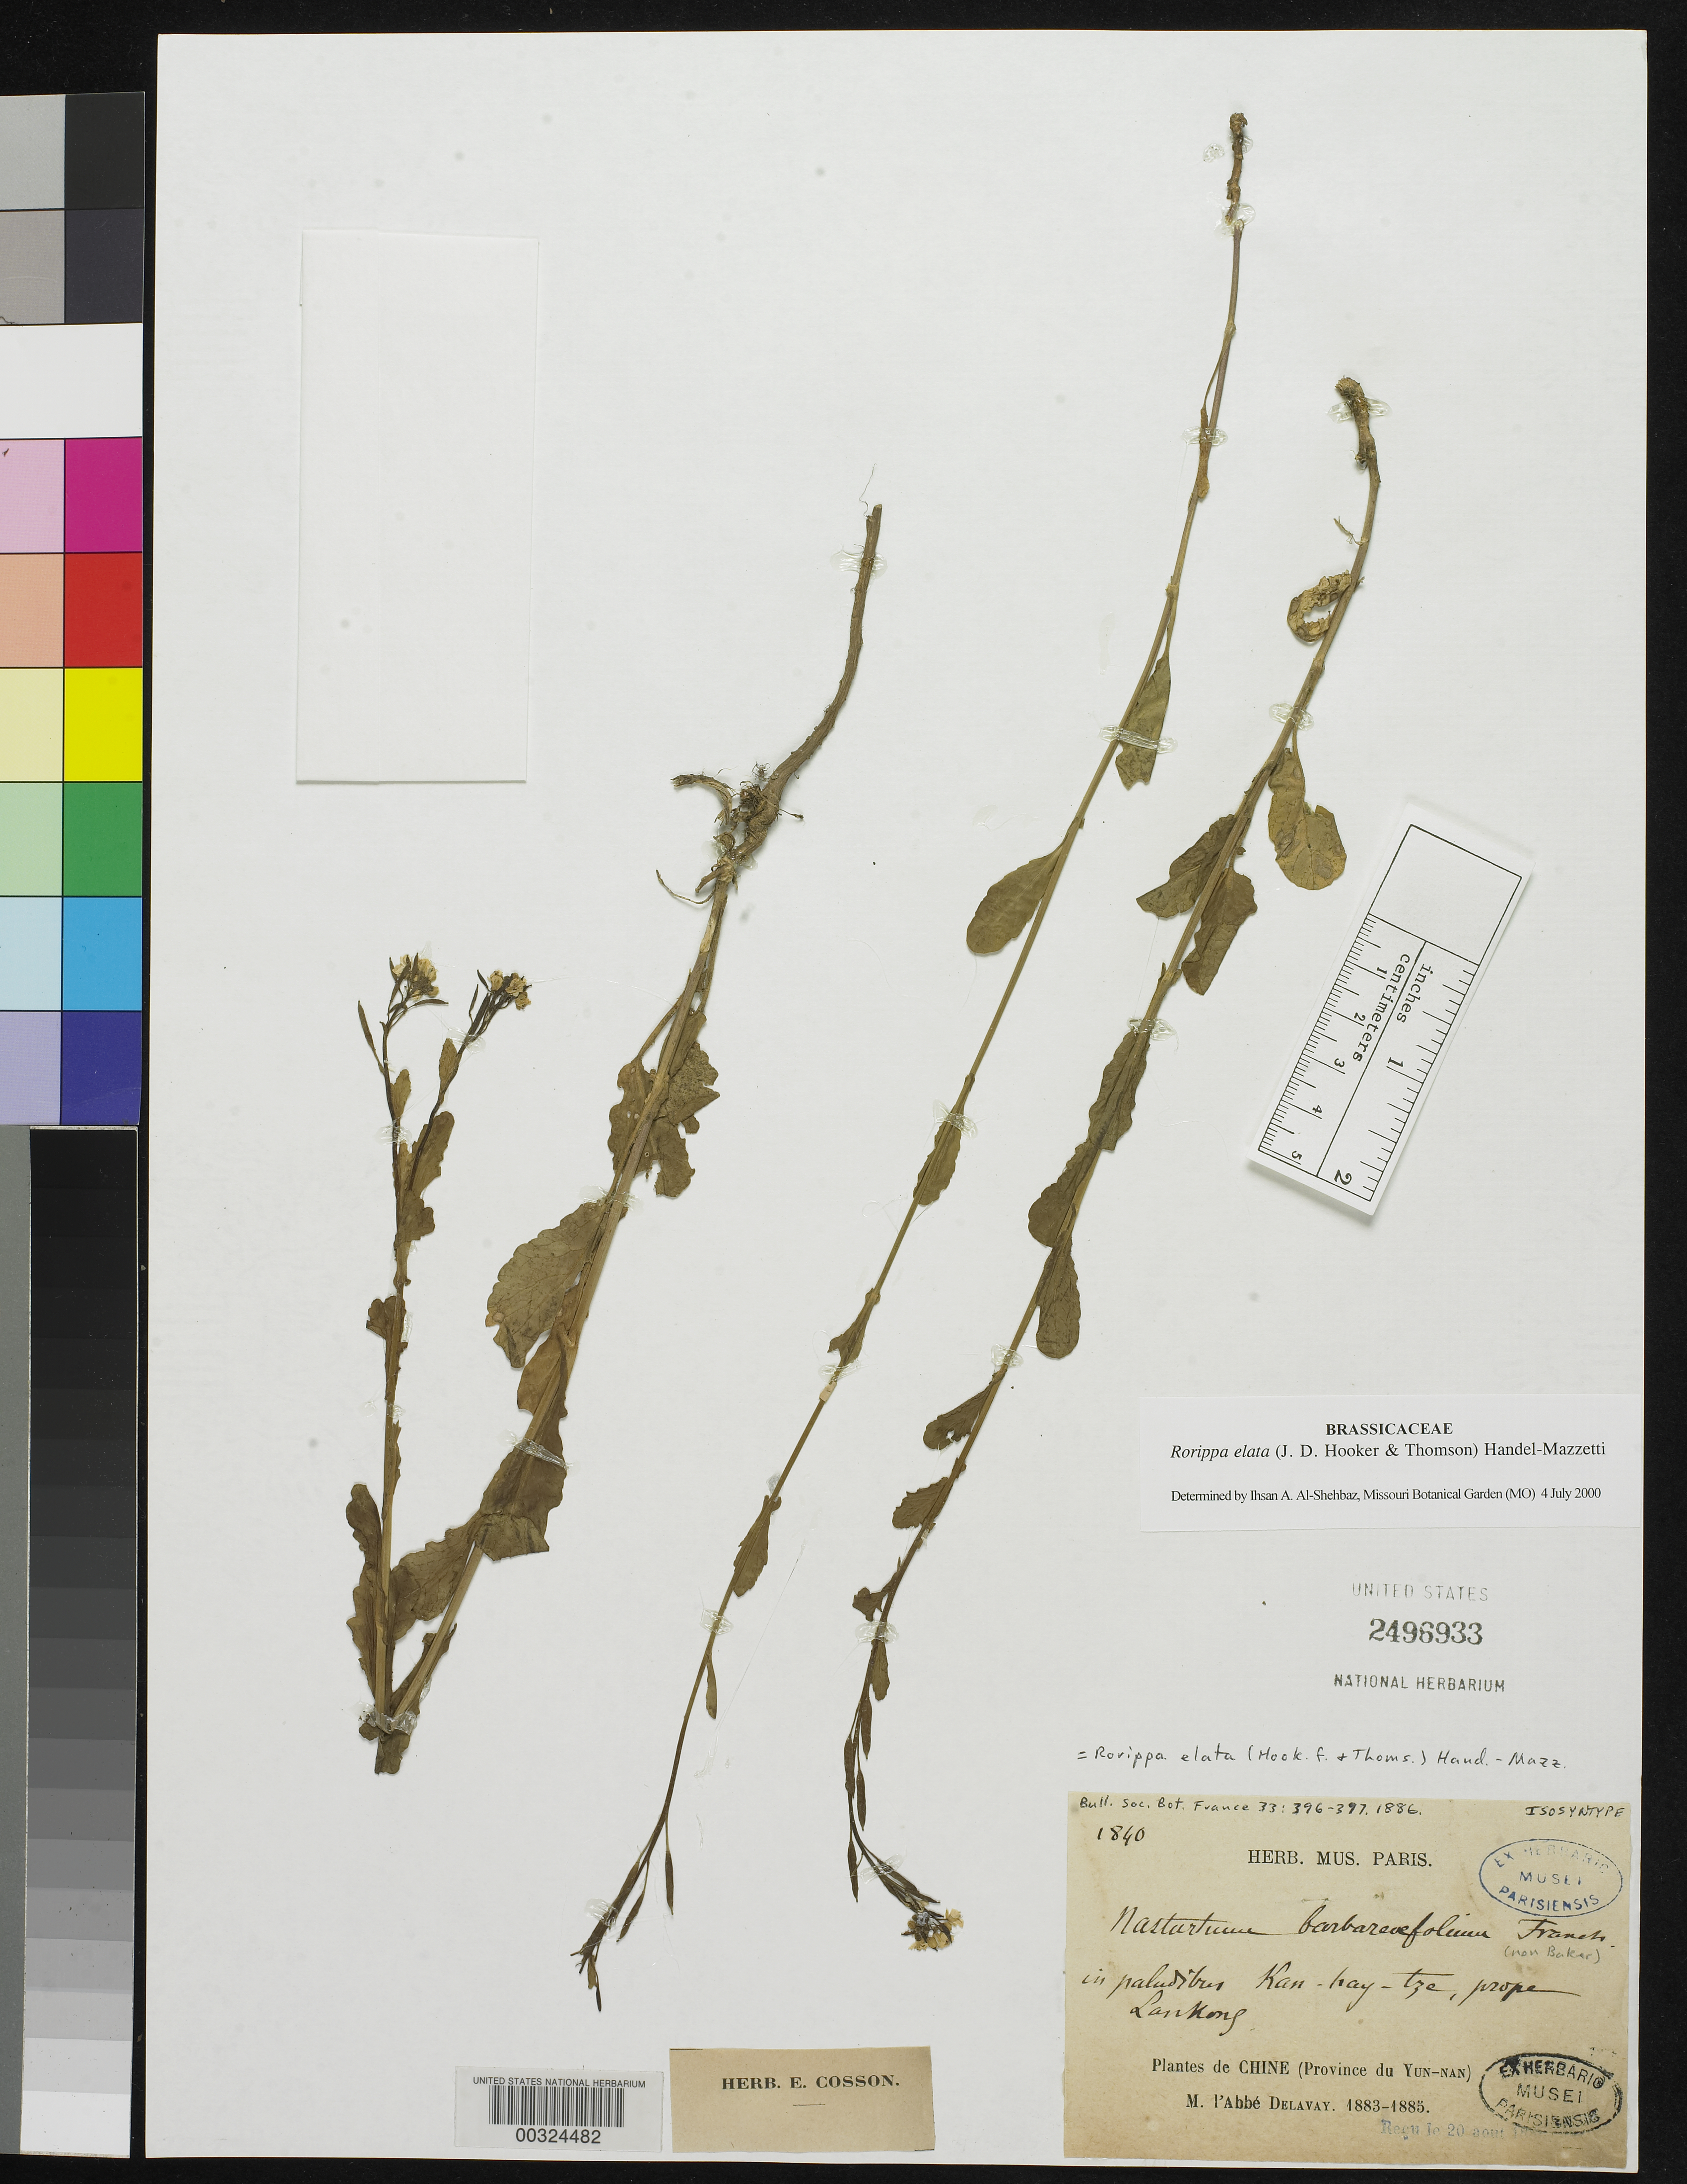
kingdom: Plantae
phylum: Tracheophyta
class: Magnoliopsida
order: Brassicales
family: Brassicaceae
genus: Nasturtium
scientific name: Nasturtium barbareifolium Franch., nom. illeg.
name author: Franch.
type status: Isosyntype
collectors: P. Delavay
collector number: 1840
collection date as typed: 1883 to 1885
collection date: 1883/1885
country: China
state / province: Yunnan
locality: In paludibus, Kan-kay-tze, prope Lankong.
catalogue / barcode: US 2496933